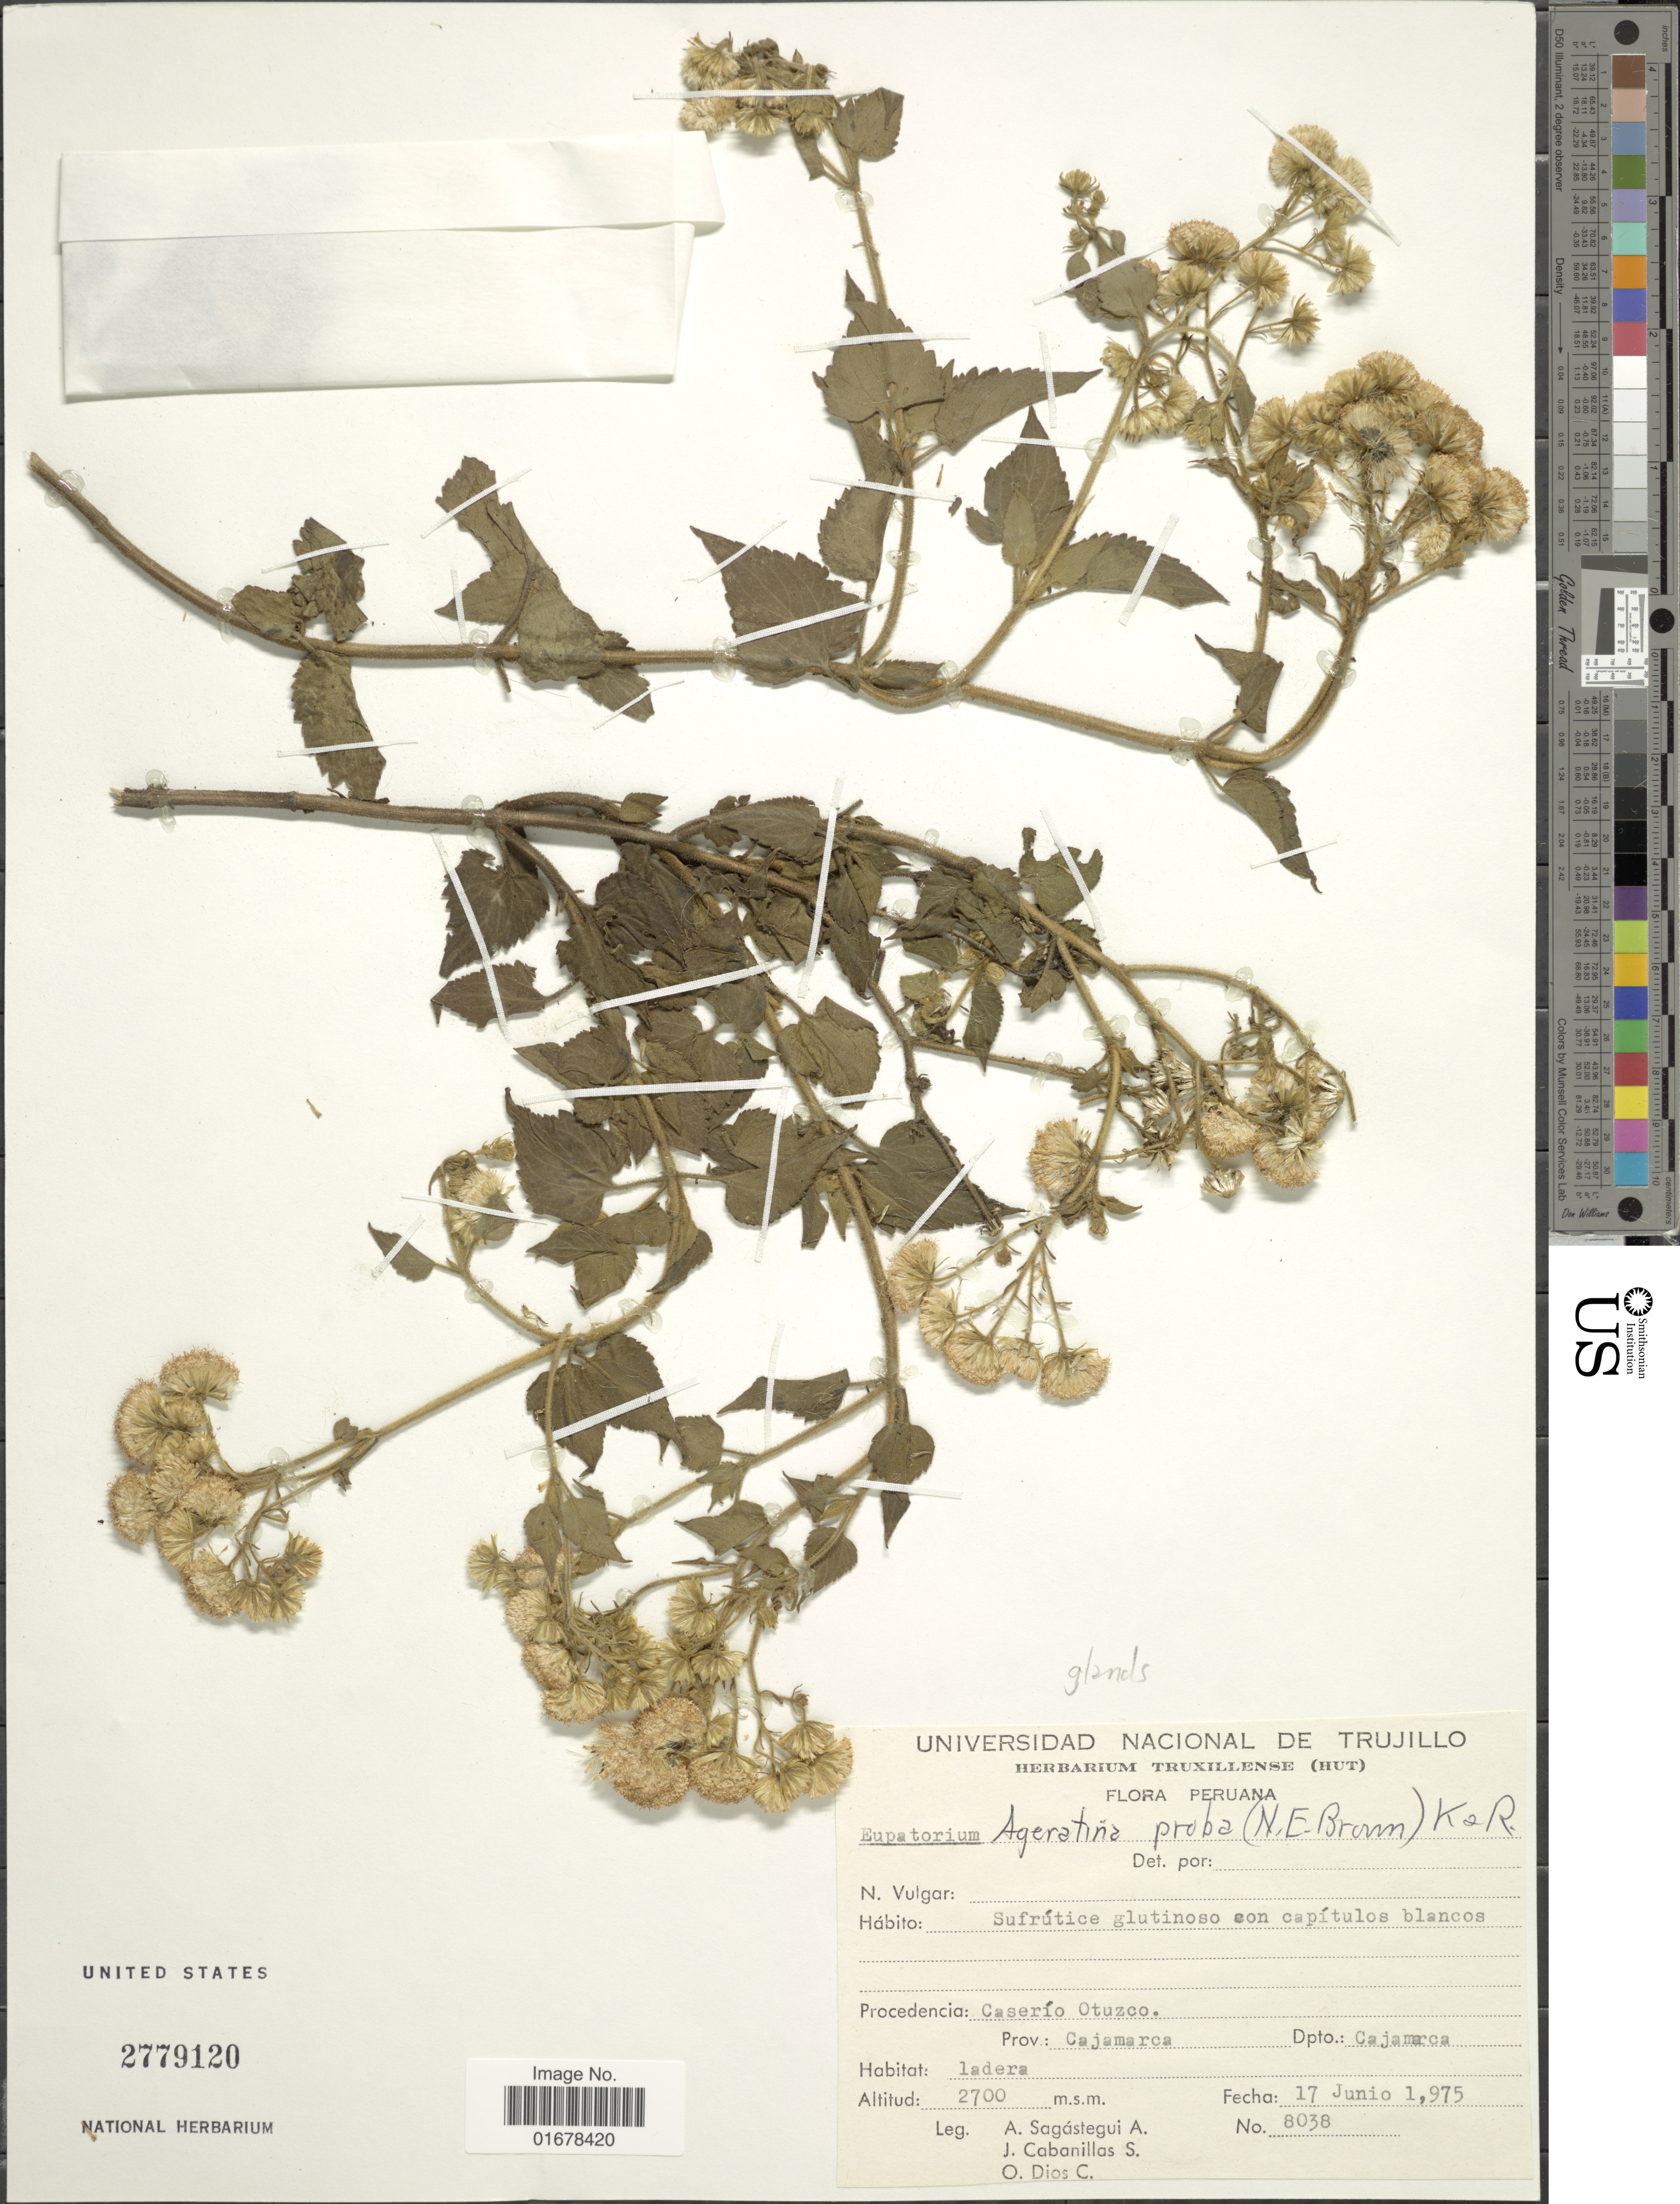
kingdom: Plantae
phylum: Tracheophyta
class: Magnoliopsida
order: Asterales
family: Asteraceae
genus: Ageratina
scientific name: Ageratina proba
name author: (N.E. Br.) R.M. King & H. Rob.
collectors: A. Sagástegui A., J. Cabanillas S. & O. Dios C.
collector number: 8038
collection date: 1975-06-17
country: Peru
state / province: Cajamarca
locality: Procedencia: Caserio Otuzco, Prov.: Cajamarca, Dpto.: Cajamarca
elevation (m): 2700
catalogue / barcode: US 2779120